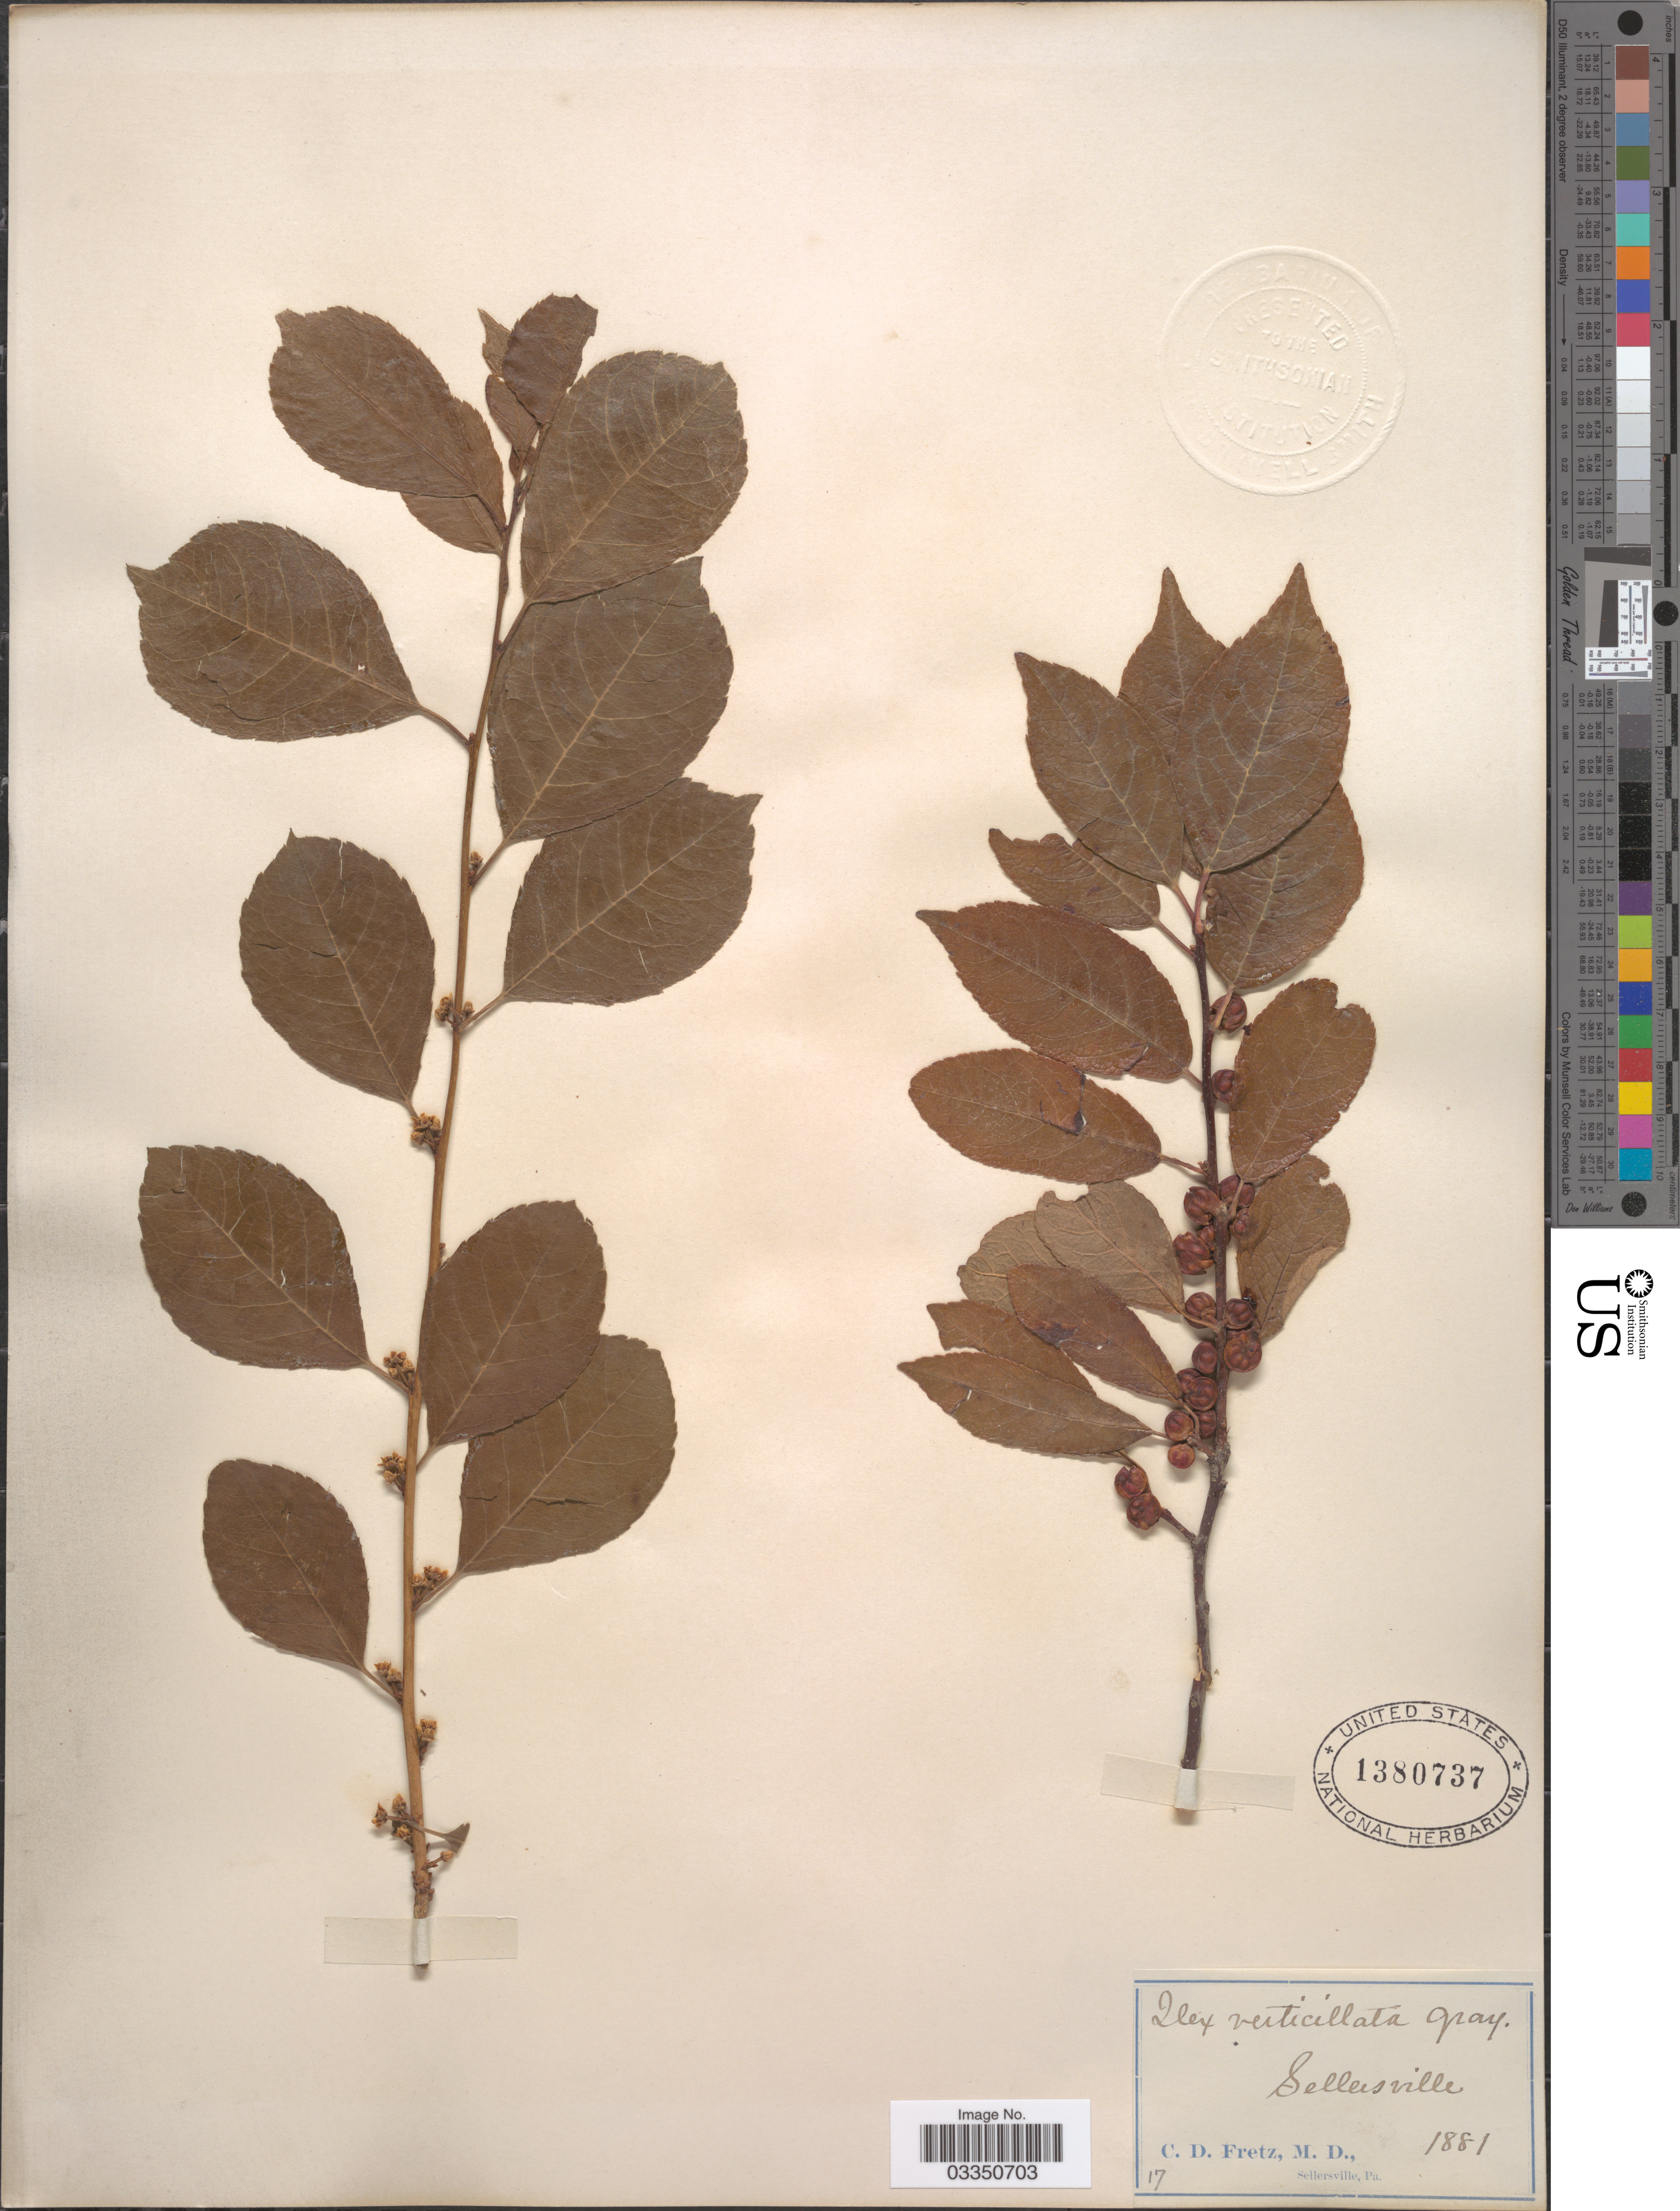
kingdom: Plantae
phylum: Tracheophyta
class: Magnoliopsida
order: Aquifoliales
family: Aquifoliaceae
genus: Ilex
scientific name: Ilex verticillata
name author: (L.) A. Gray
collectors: C. D. Fretz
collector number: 17?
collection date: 1881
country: United States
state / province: Pennsylvania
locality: Sellersville.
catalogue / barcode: US 1380737